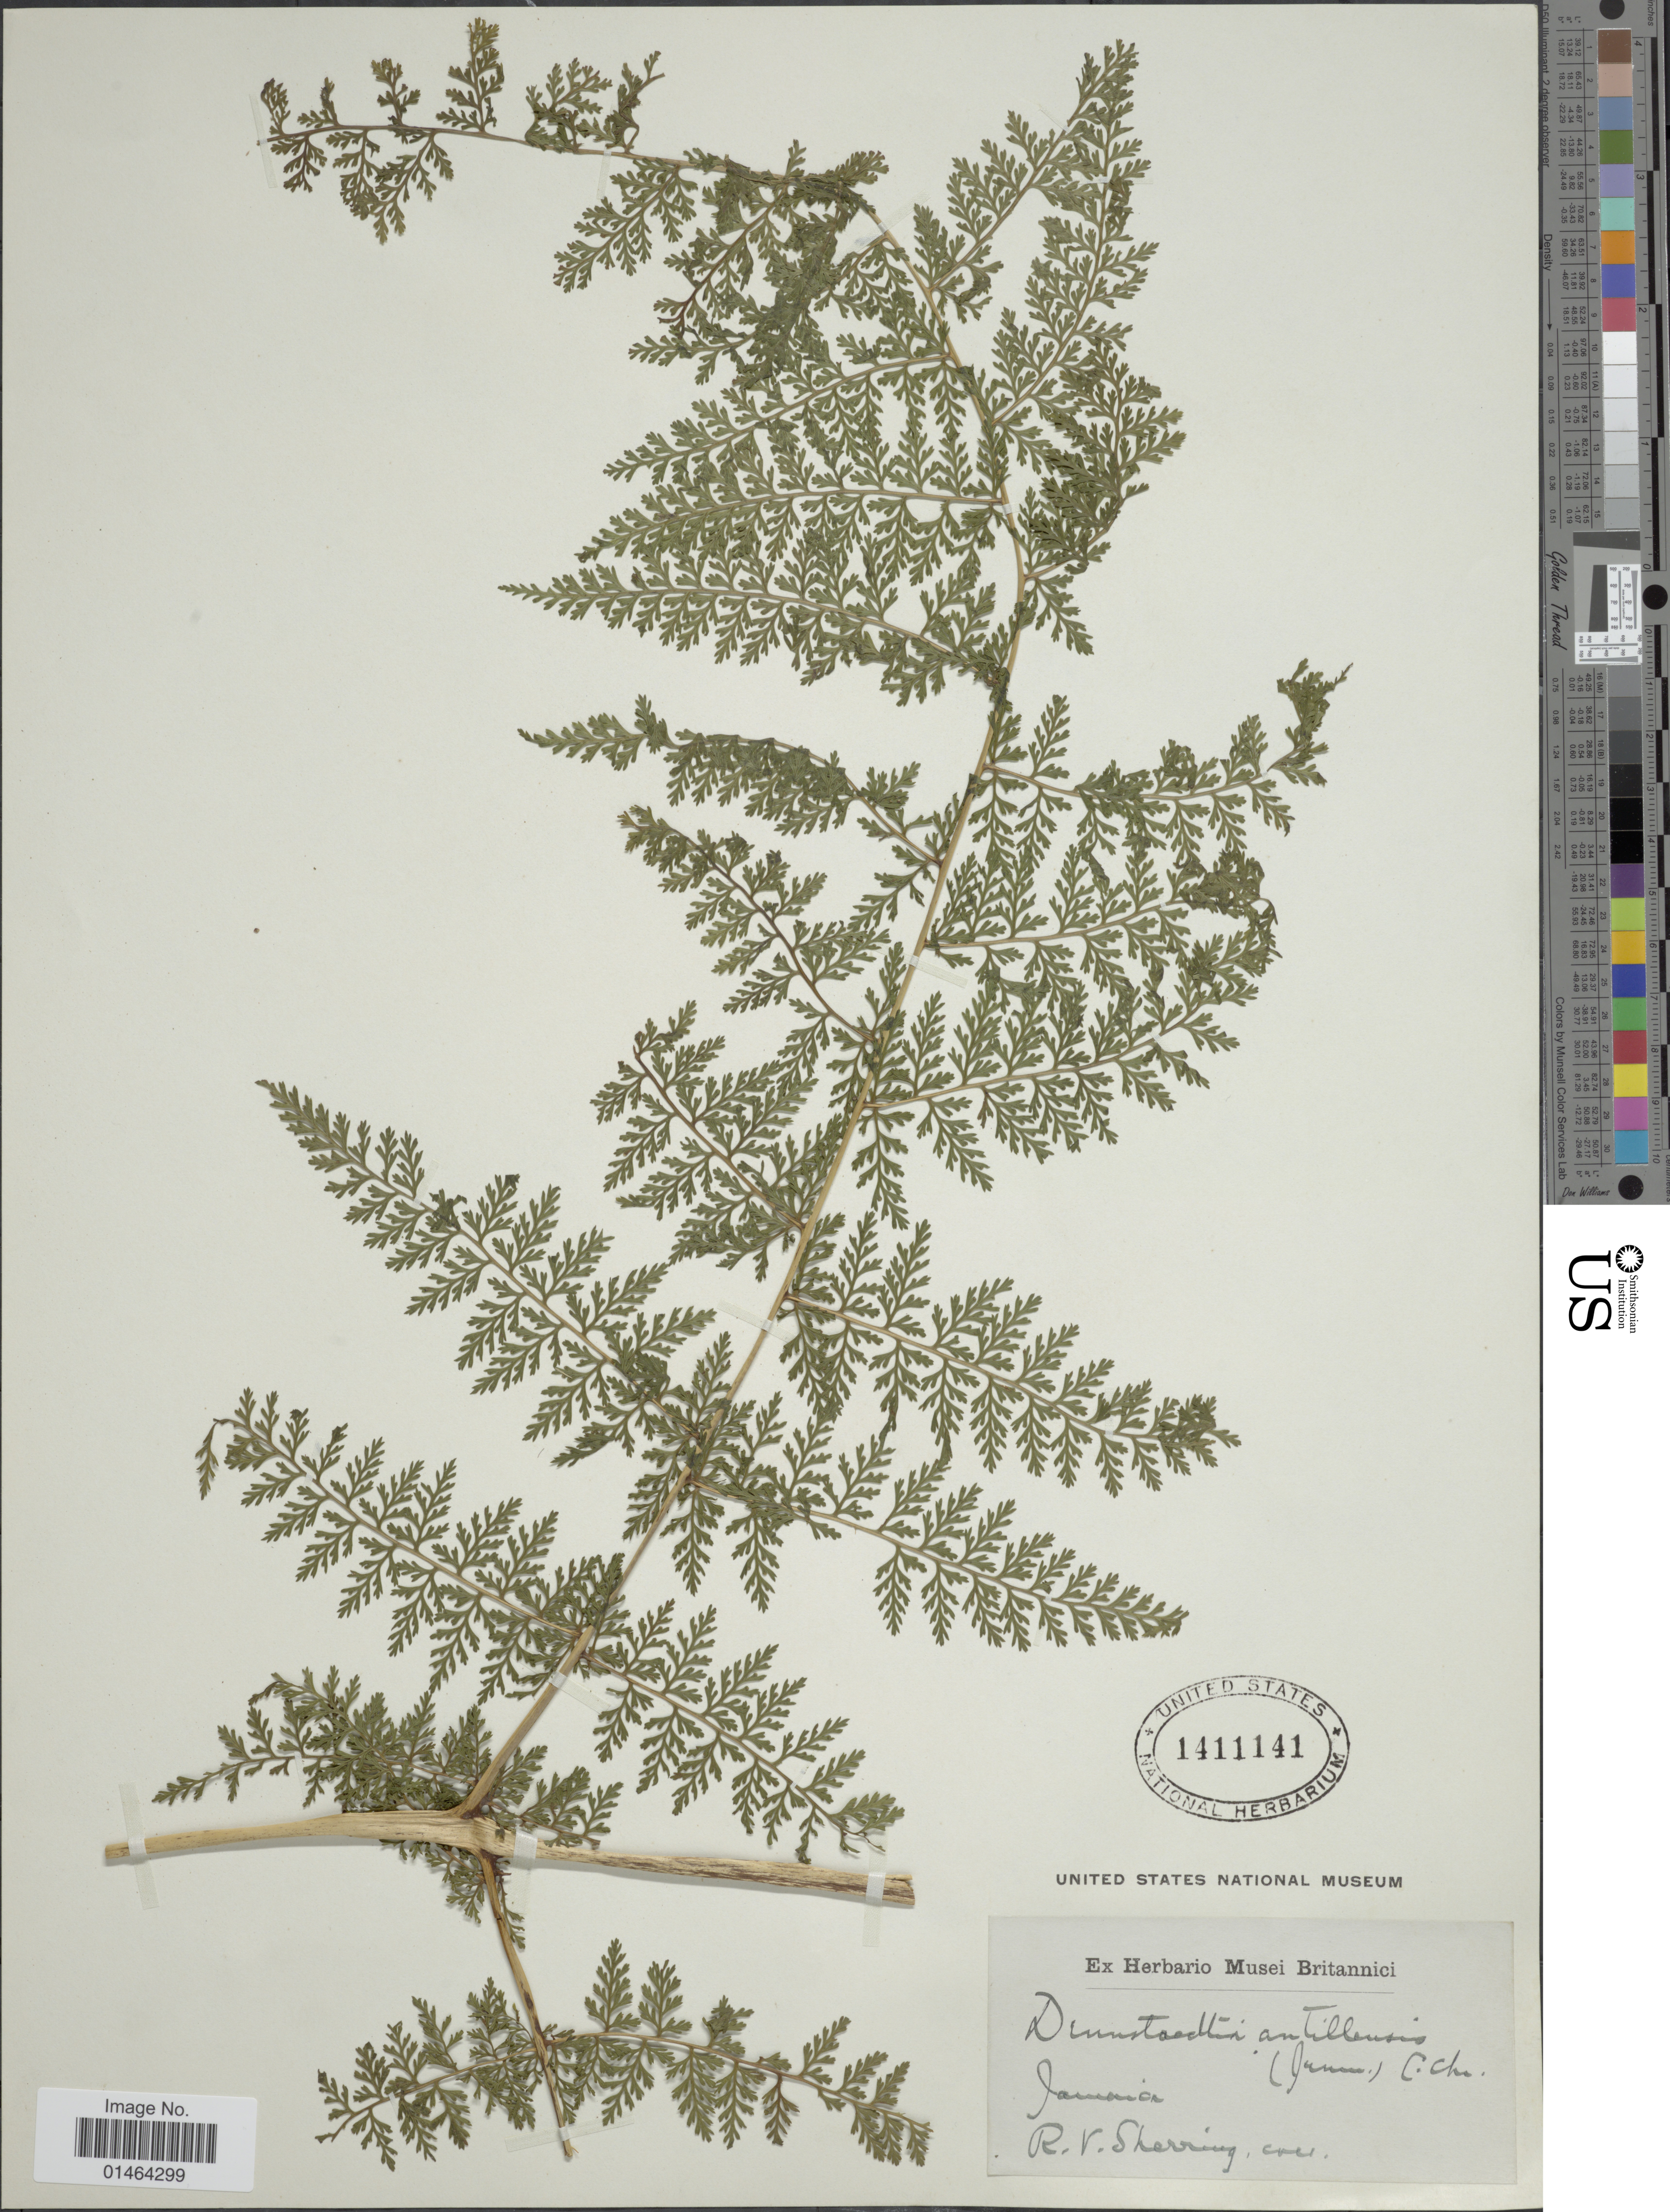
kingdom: Plantae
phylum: Tracheophyta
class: Polypodiopsida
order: Polypodiales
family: Dennstaedtiaceae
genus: Dennstaedtia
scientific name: Dennstaedtia antillensis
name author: (Jenman) C. Chr.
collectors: R. Sherring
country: Jamaica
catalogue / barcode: US 1411141